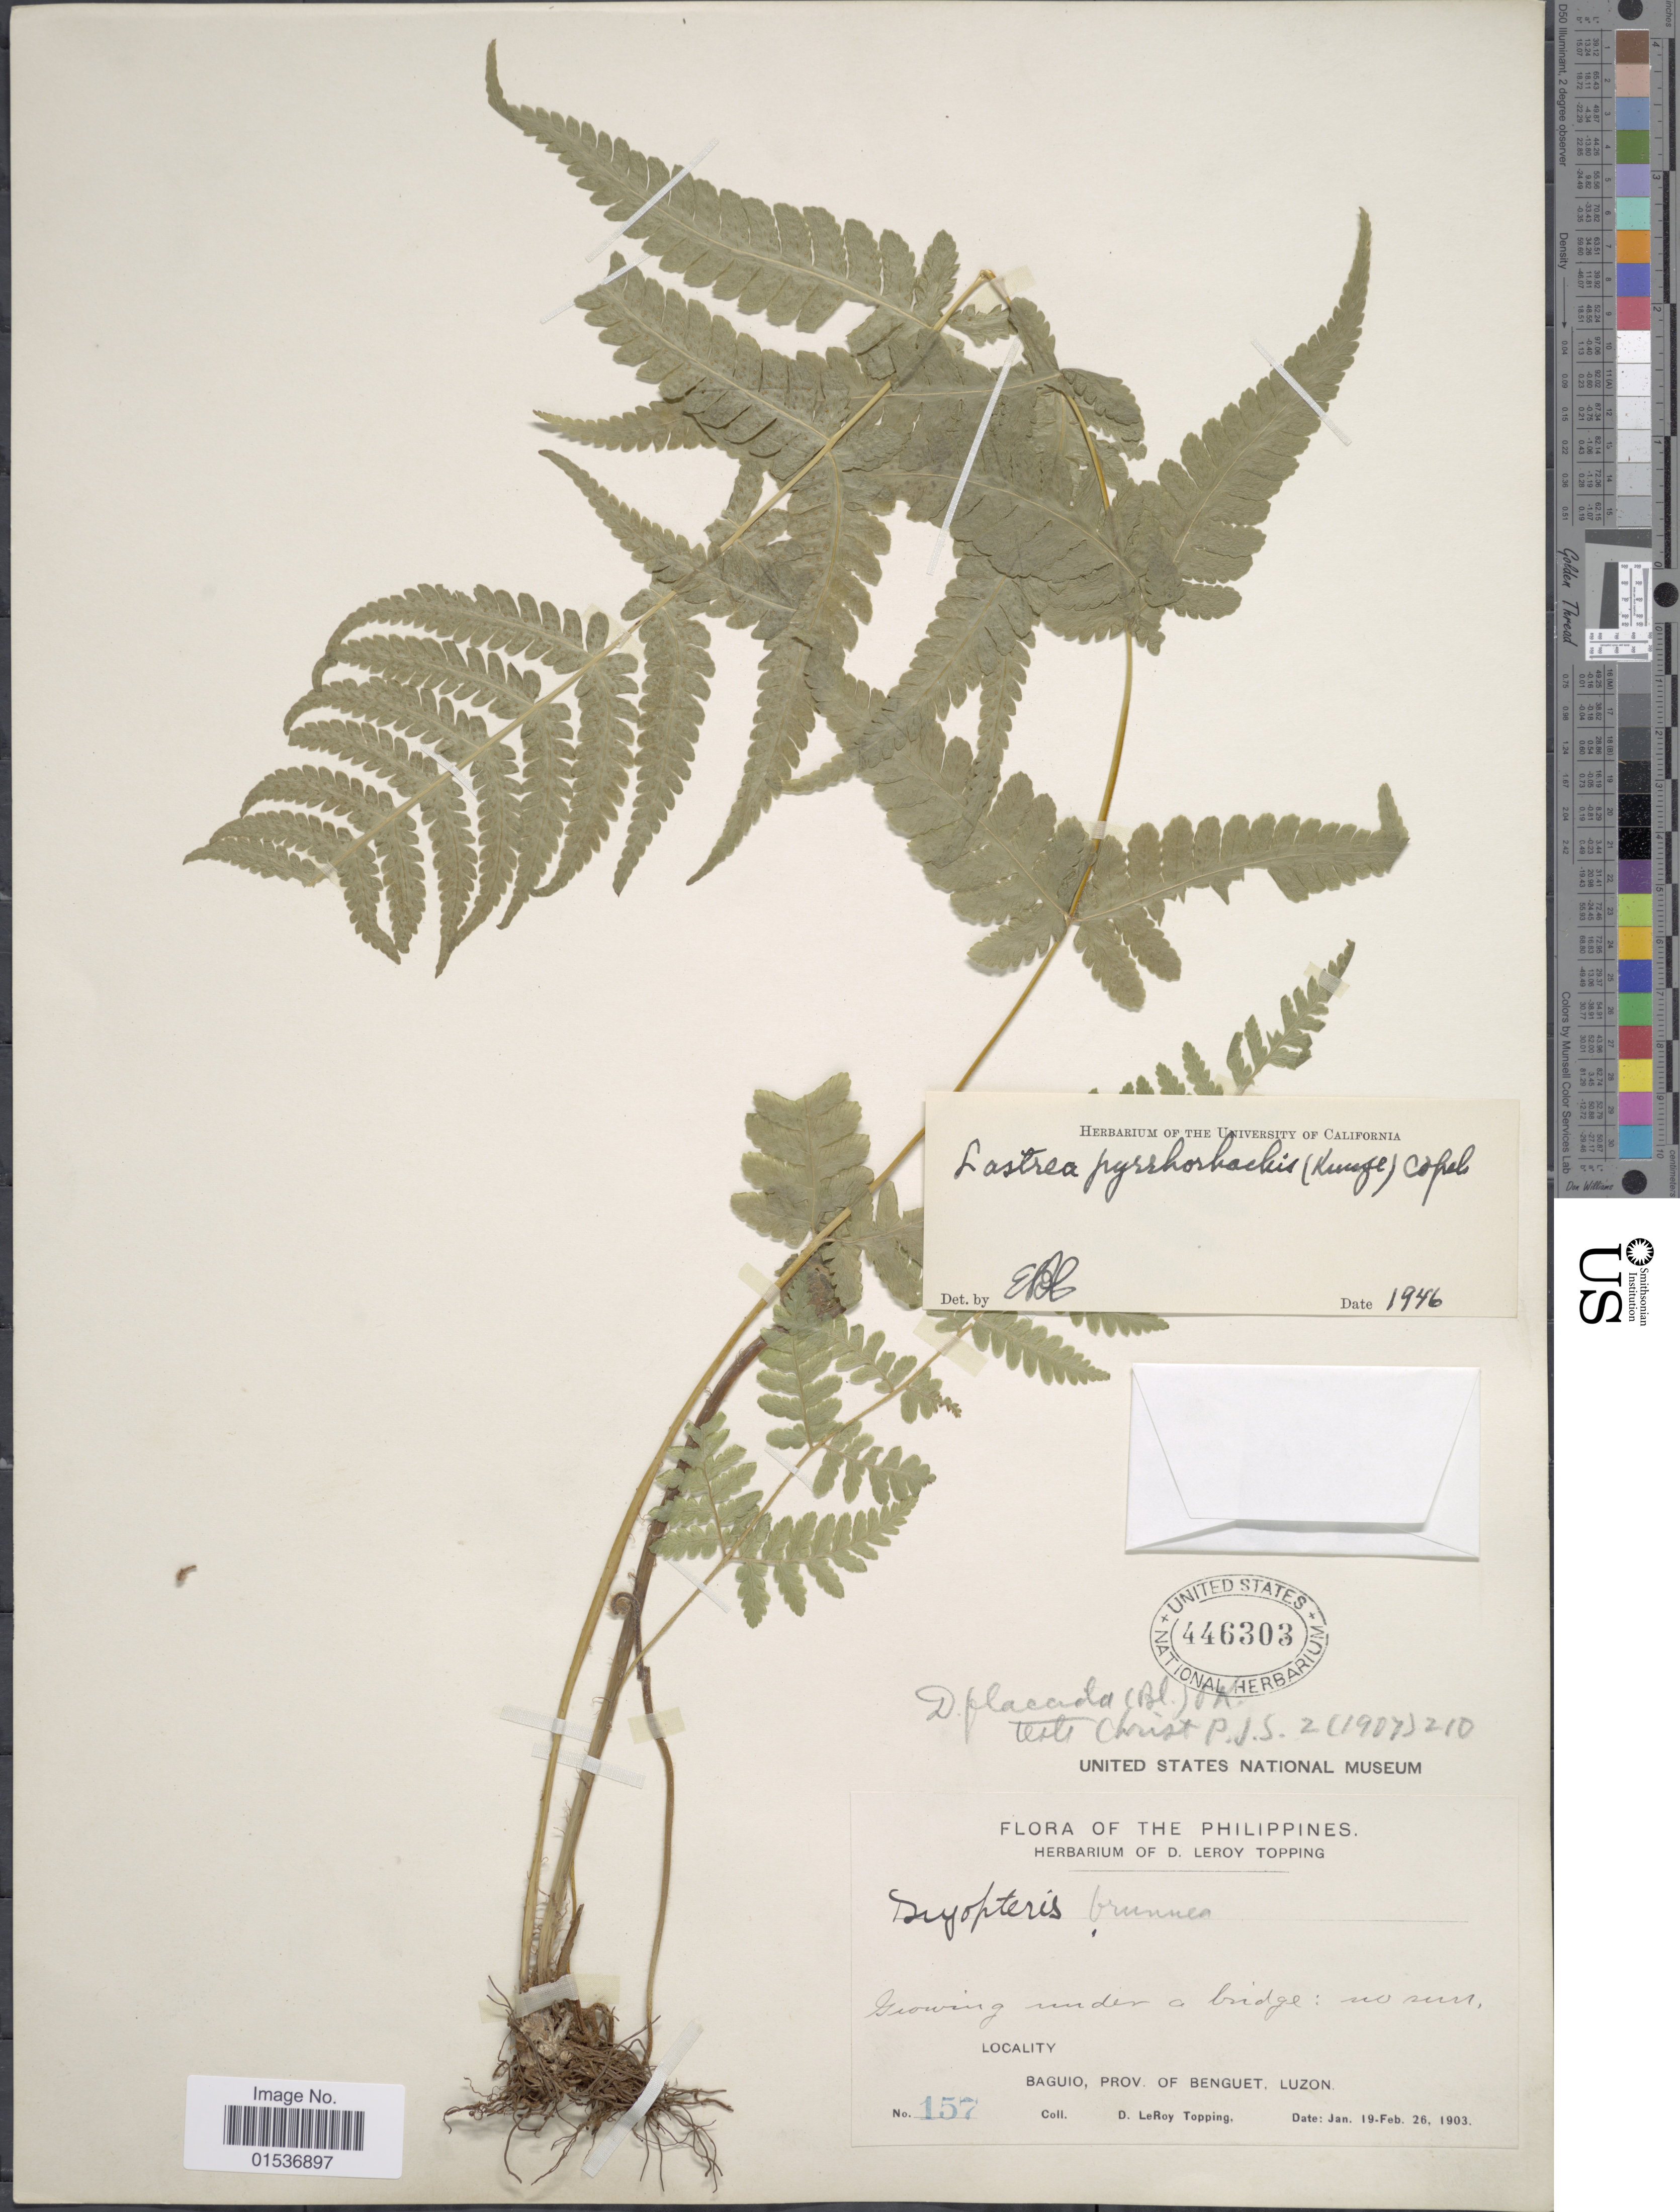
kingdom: Plantae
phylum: Tracheophyta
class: Polypodiopsida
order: Polypodiales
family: Thelypteridaceae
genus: Pseudophegopteris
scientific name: Pseudophegopteris pyrrhorachis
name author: (Kunze) Ching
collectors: D. L. Topping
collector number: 157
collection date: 1903-01-19/1903-02-26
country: Philippines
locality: Philippines, Baguio, Prov. of Benguet, Luzon.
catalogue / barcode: US 446303